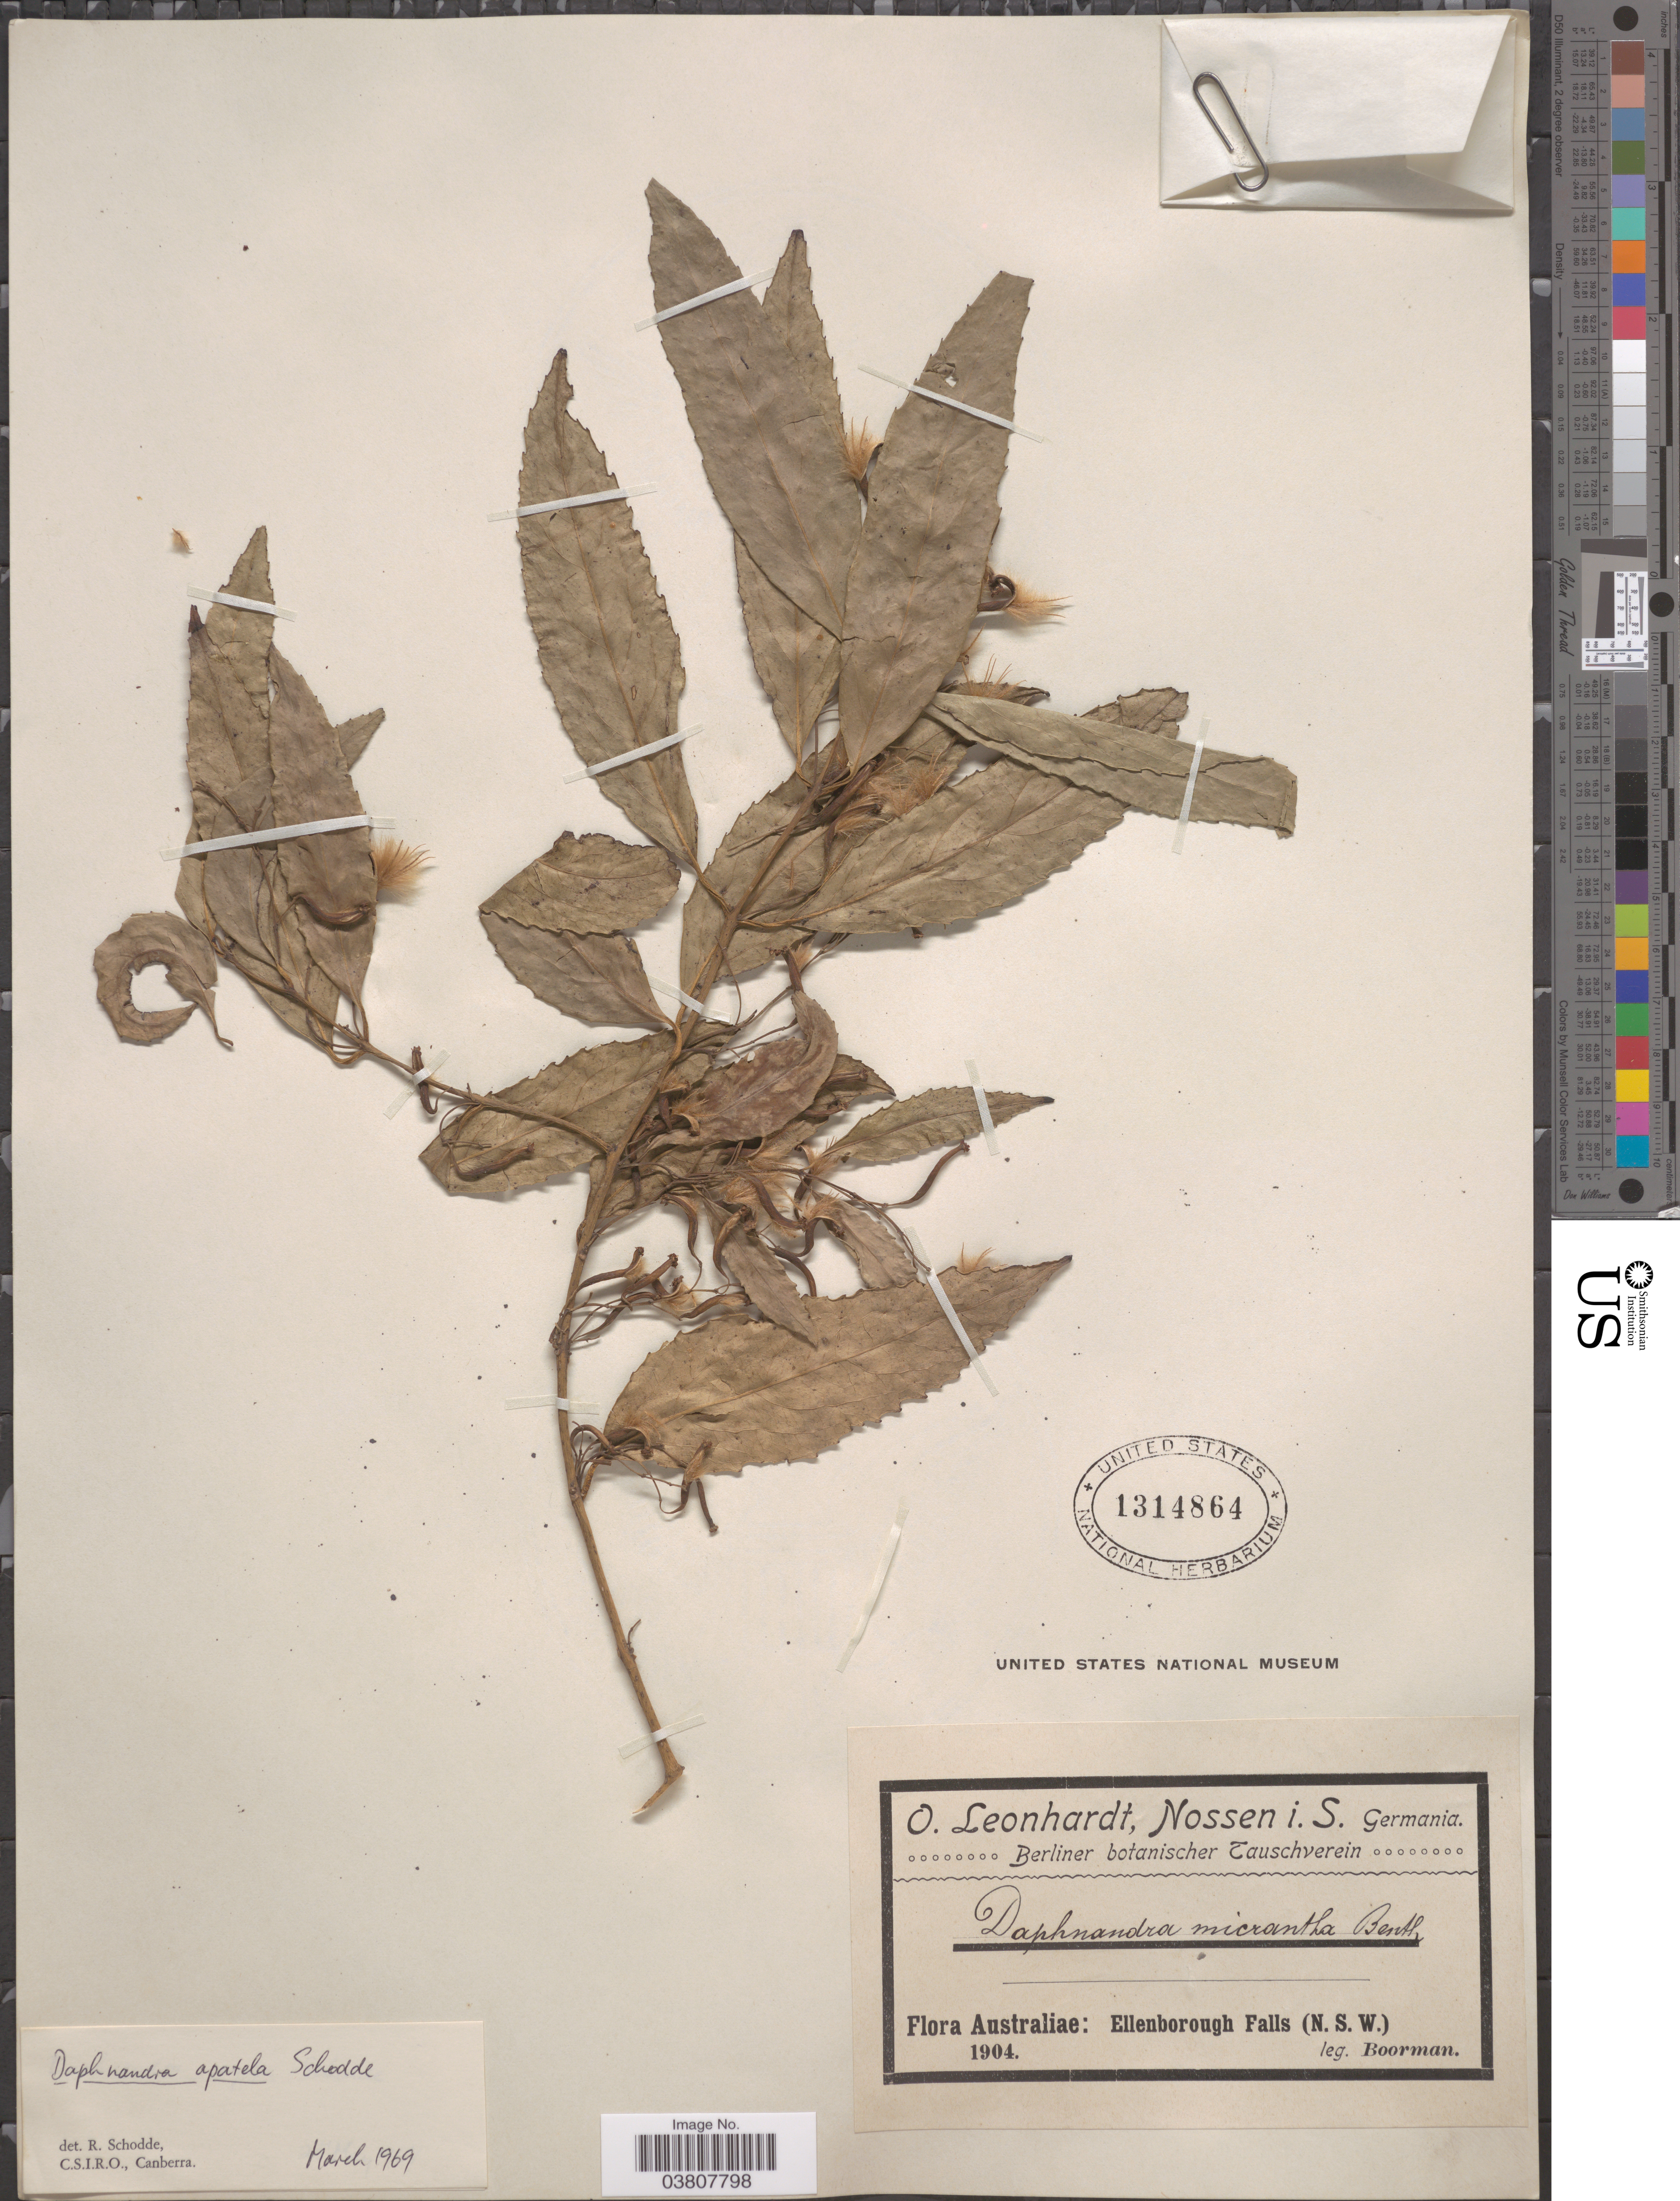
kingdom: Plantae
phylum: Tracheophyta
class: Magnoliopsida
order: Laurales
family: Atherospermataceae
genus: Daphnandra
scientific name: Daphnandra apatela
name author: Schodde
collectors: -. Boorman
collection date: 1904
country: Australia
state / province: New South Wales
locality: Ellenborough Falls.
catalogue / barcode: US 1314864